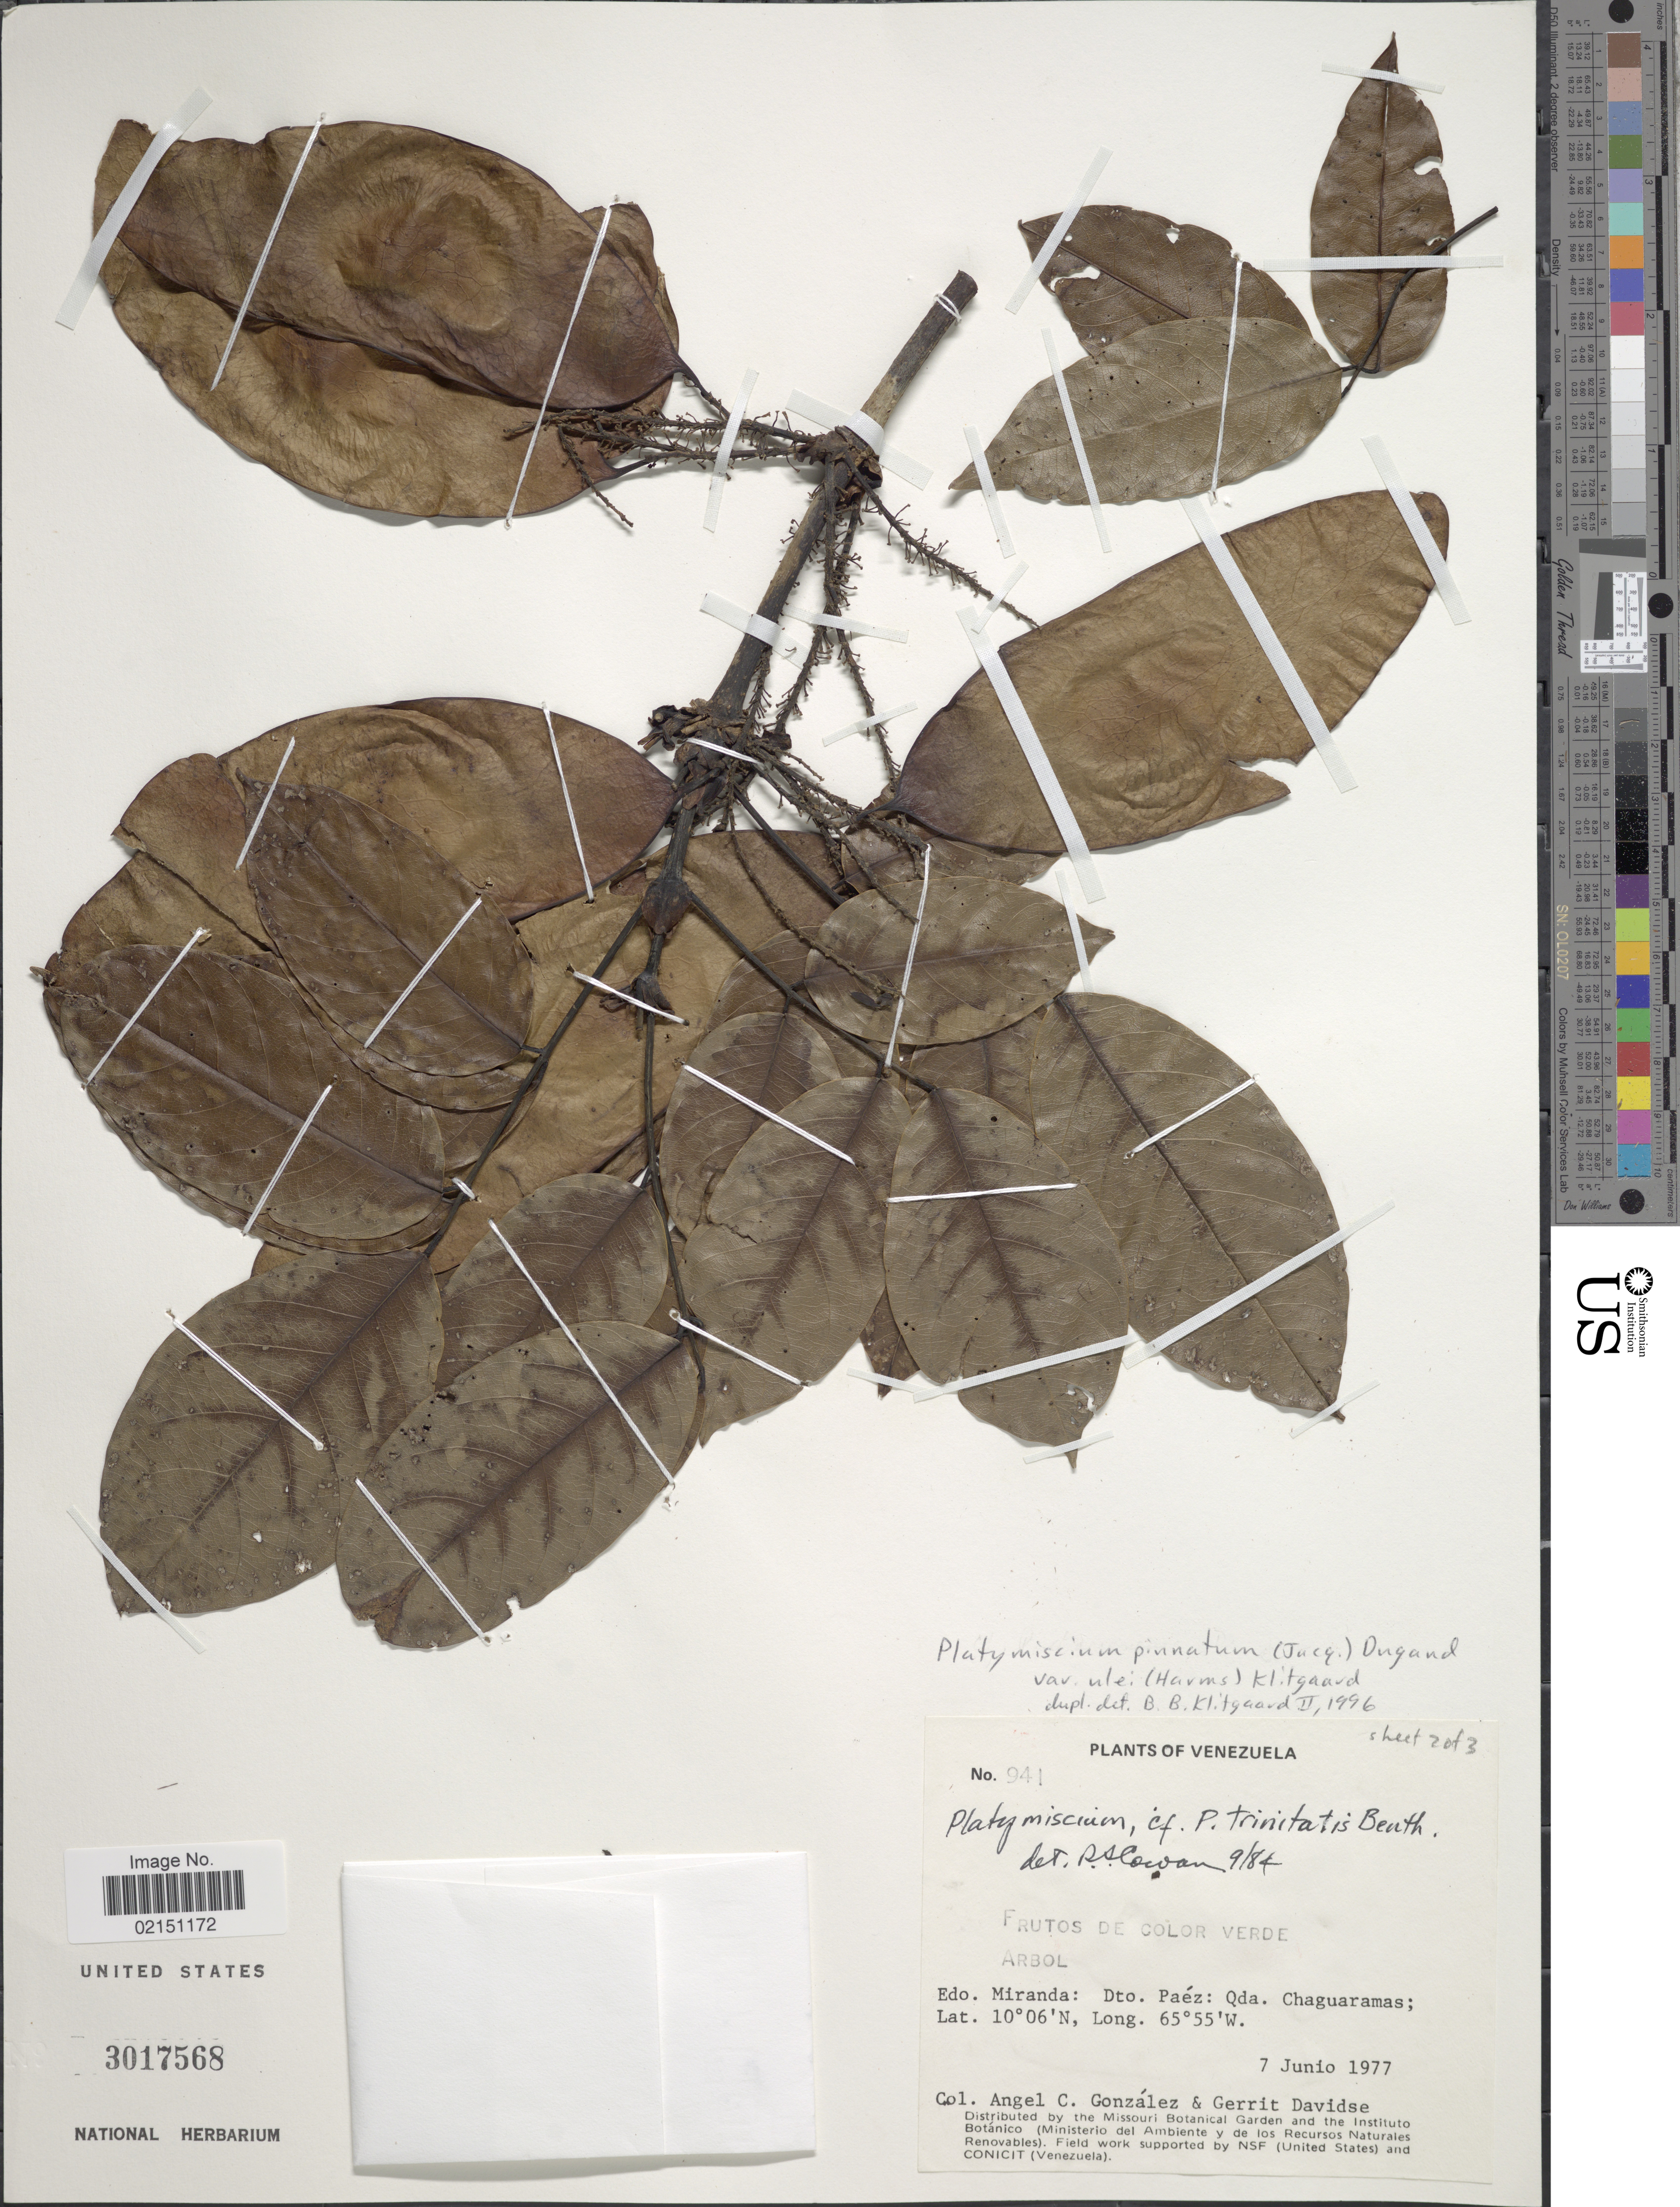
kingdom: Plantae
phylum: Tracheophyta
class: Magnoliopsida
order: Fabales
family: Fabaceae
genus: Platymiscium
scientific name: Platymiscium pinnatum var. ulei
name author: (Harms) Klitg.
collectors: A. C. González & G. Davidse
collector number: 941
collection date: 1977-06-07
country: Venezuela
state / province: Miranda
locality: Dto. Paez: Qda. Chaguaramas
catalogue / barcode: US 3017568